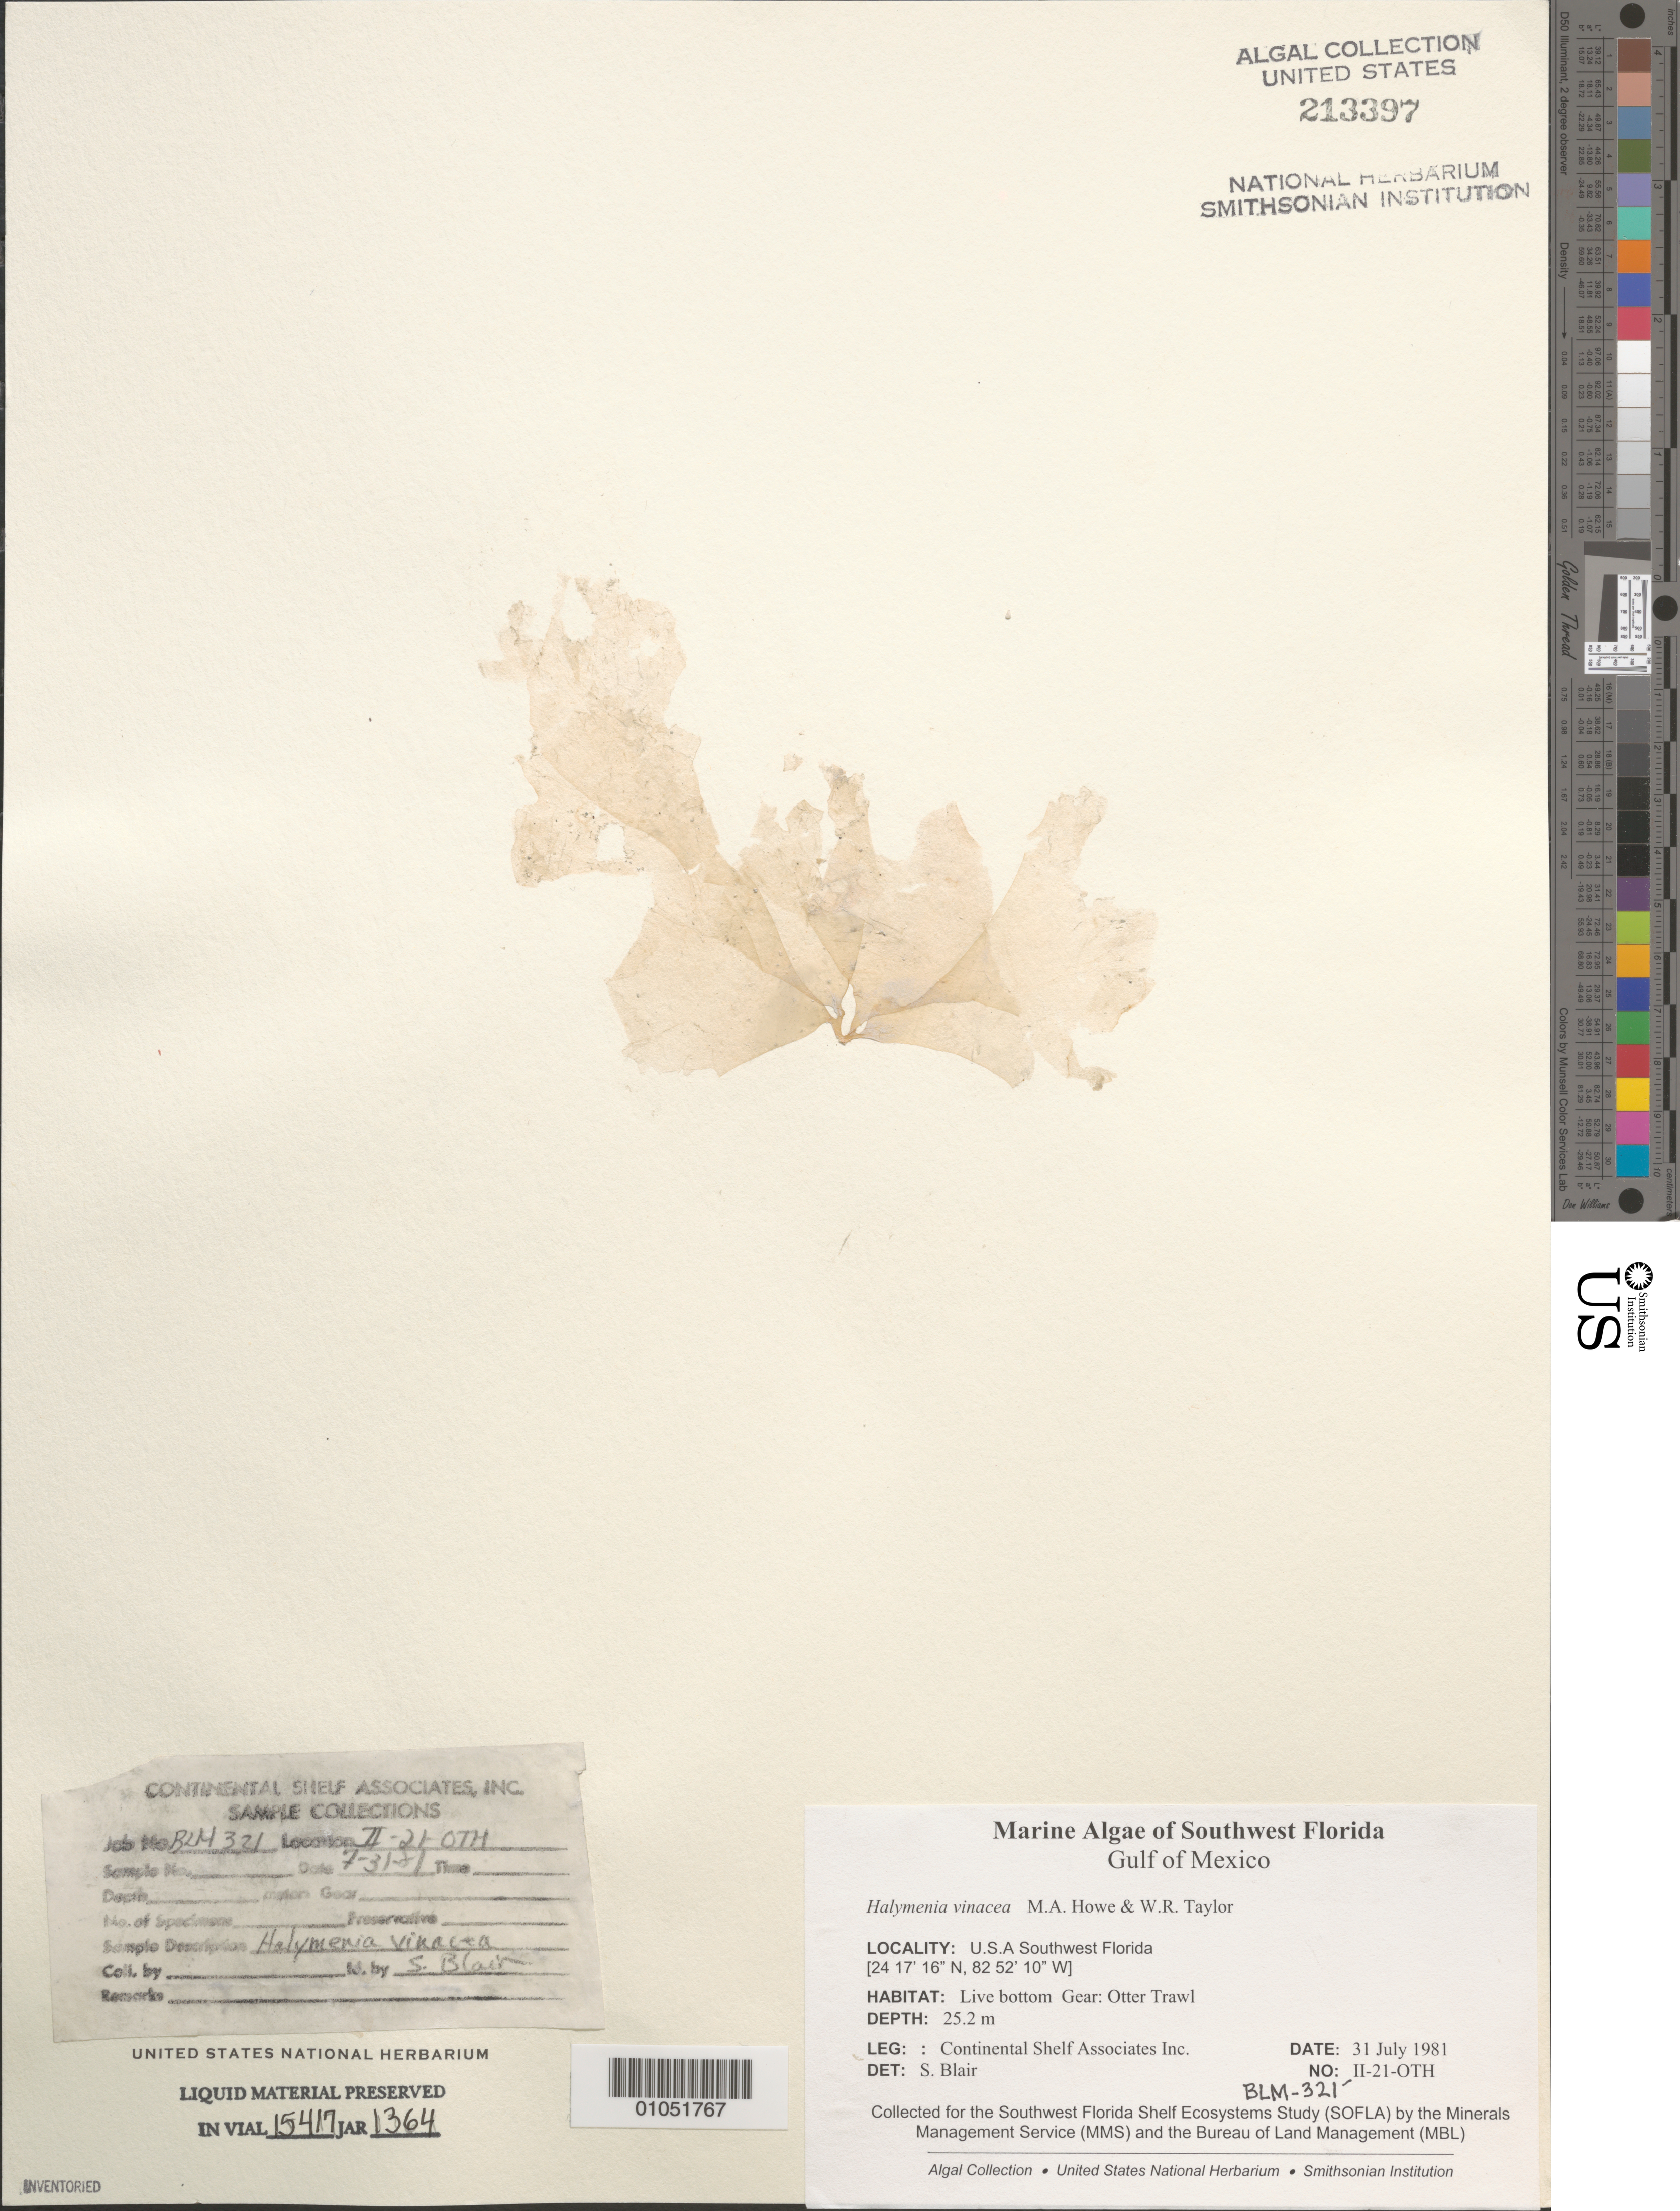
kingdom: Plantae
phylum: Rhodophyta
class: Florideophyceae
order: Halymeniales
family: Halymeniaceae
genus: Halymenia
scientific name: Halymenia vinacea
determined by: Blair, S. M.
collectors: Continental Shelf Associates for the MMS/BLM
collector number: BLM-321-II-21-OTH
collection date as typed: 31 Jul 1981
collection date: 1981-07-31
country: United States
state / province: Florida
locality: Gulf of Mexico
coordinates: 25 17'16"N, 82 52'10"W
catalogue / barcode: US 213397